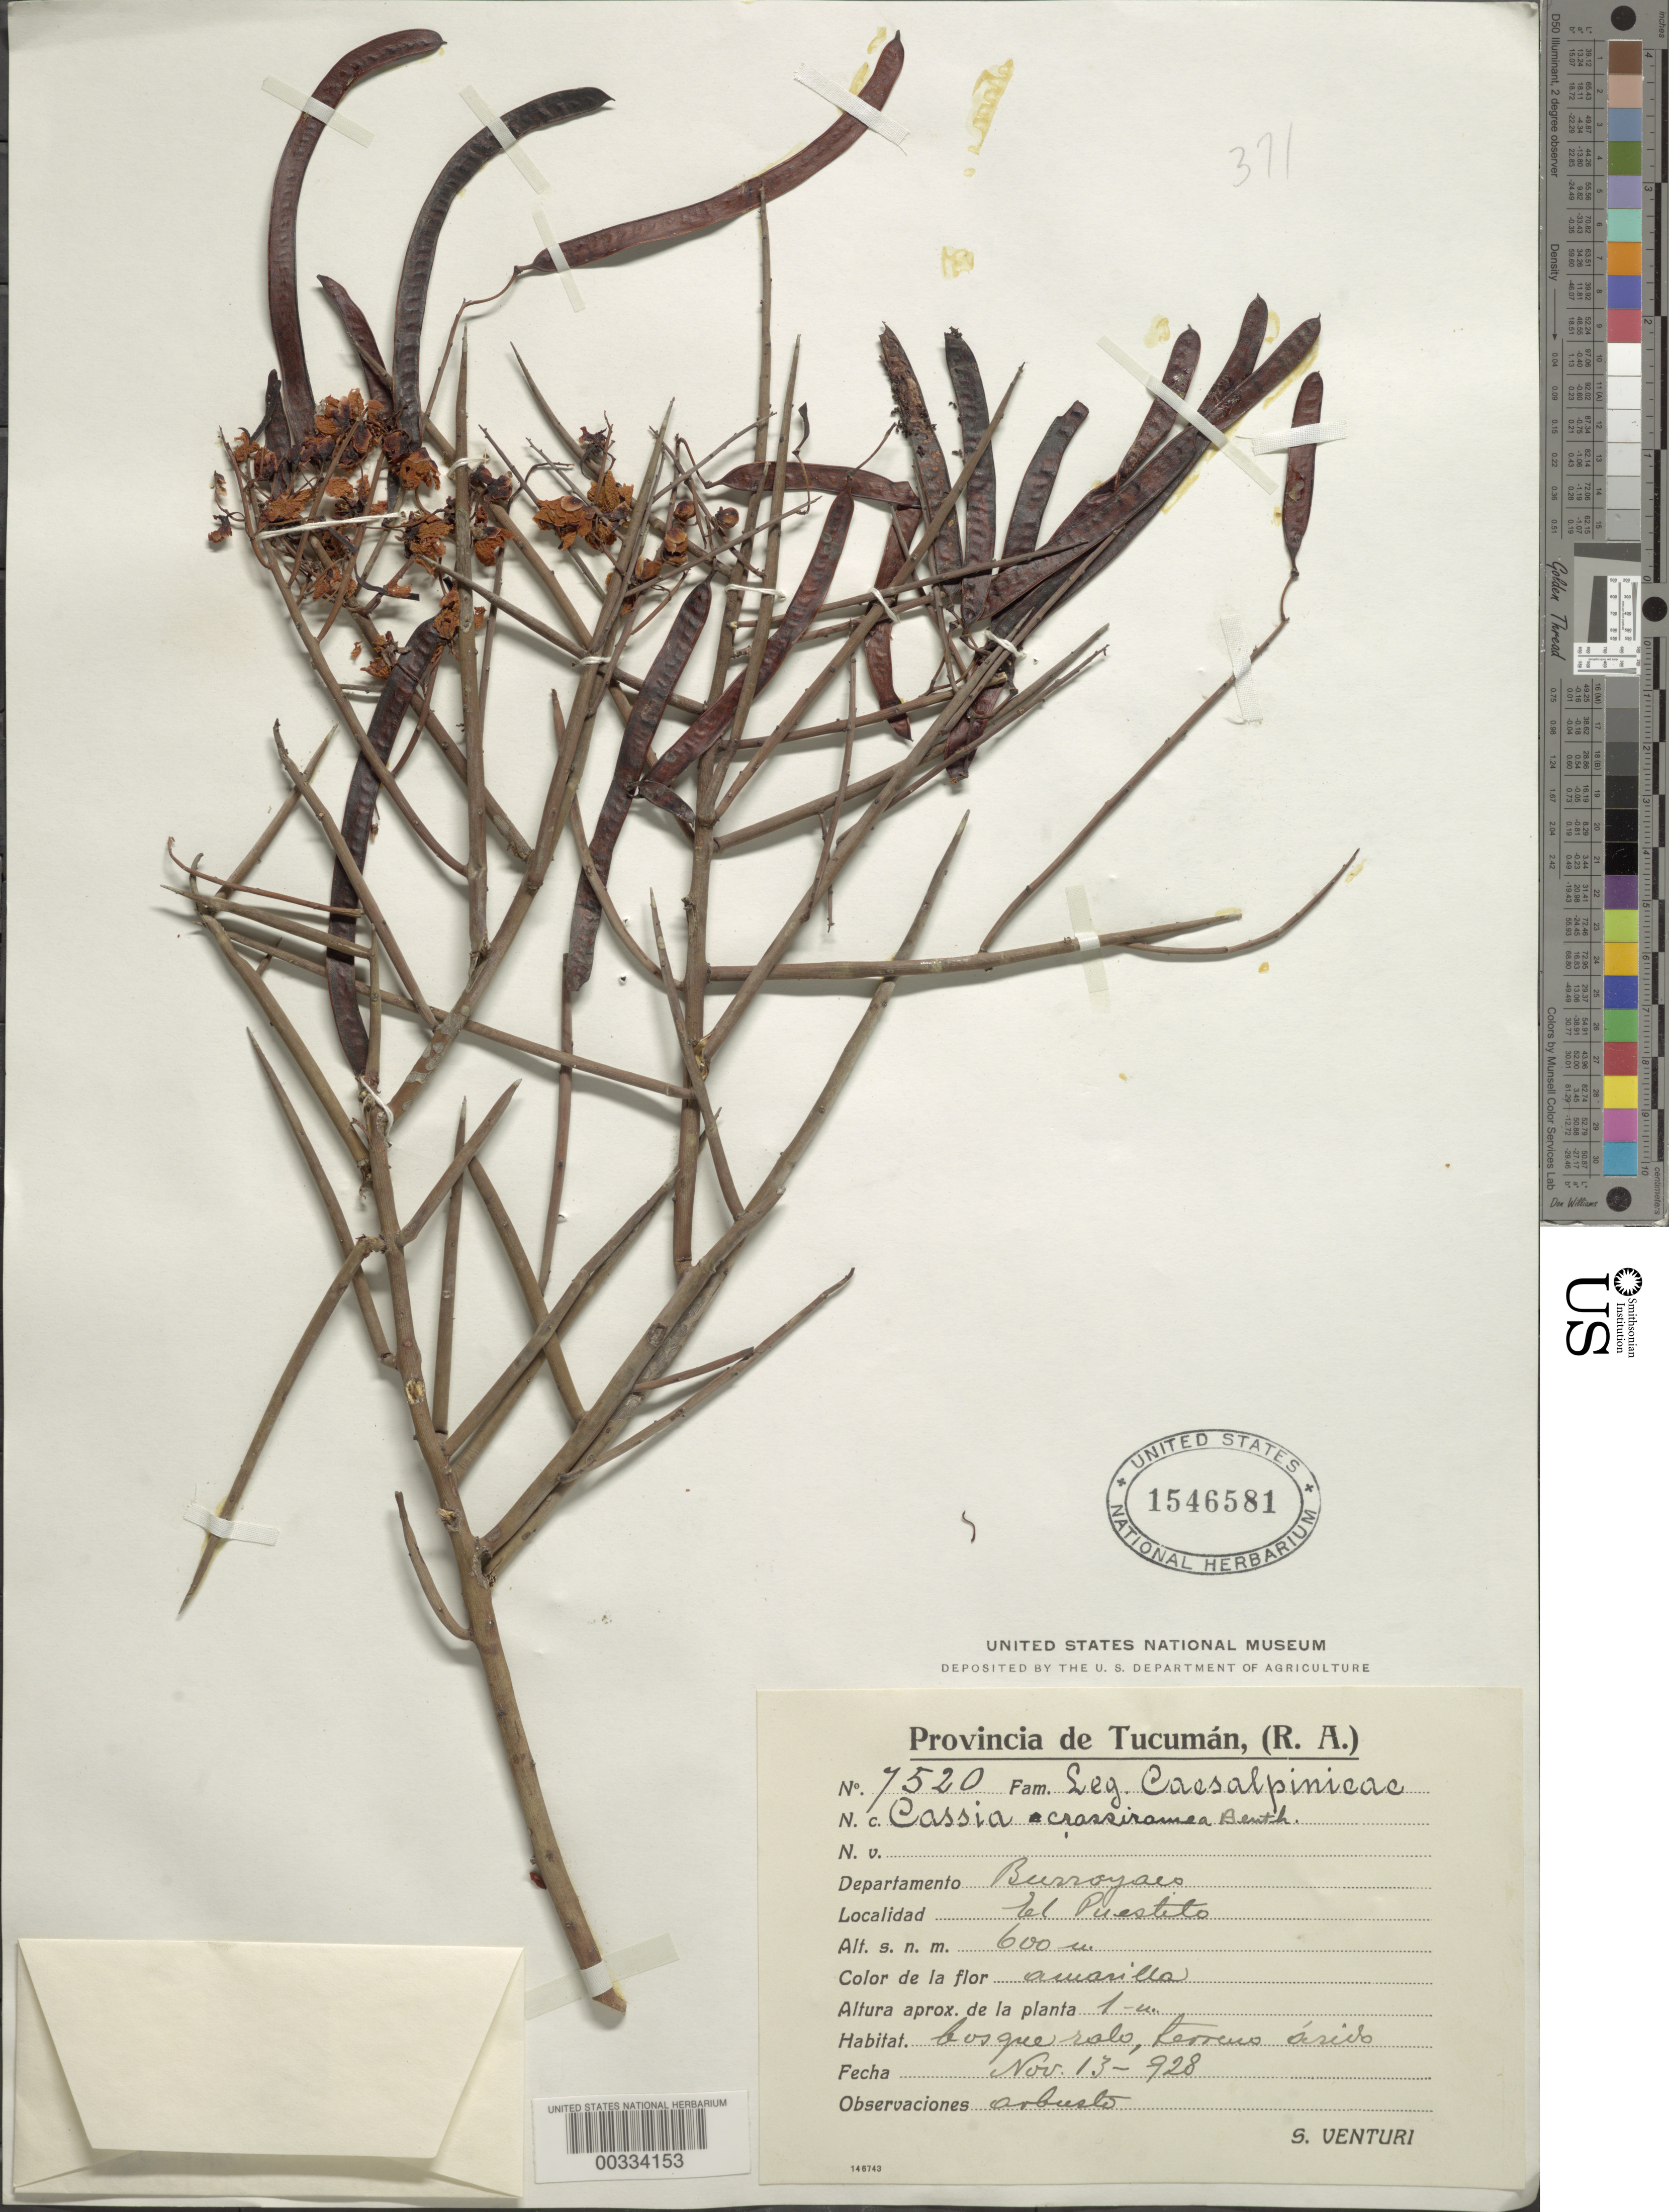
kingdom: Plantae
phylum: Tracheophyta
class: Magnoliopsida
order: Fabales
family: Fabaceae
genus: Senna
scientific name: Senna crassiramea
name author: (Benth.) H.S. Irwin & Barneby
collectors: S. Venturi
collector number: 7520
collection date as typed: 13 Nov 1928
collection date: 1928-11-13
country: Argentina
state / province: Tucumán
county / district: Burruyaco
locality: El Puestito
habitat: Logged forest, arid land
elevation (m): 600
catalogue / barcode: US 1546581